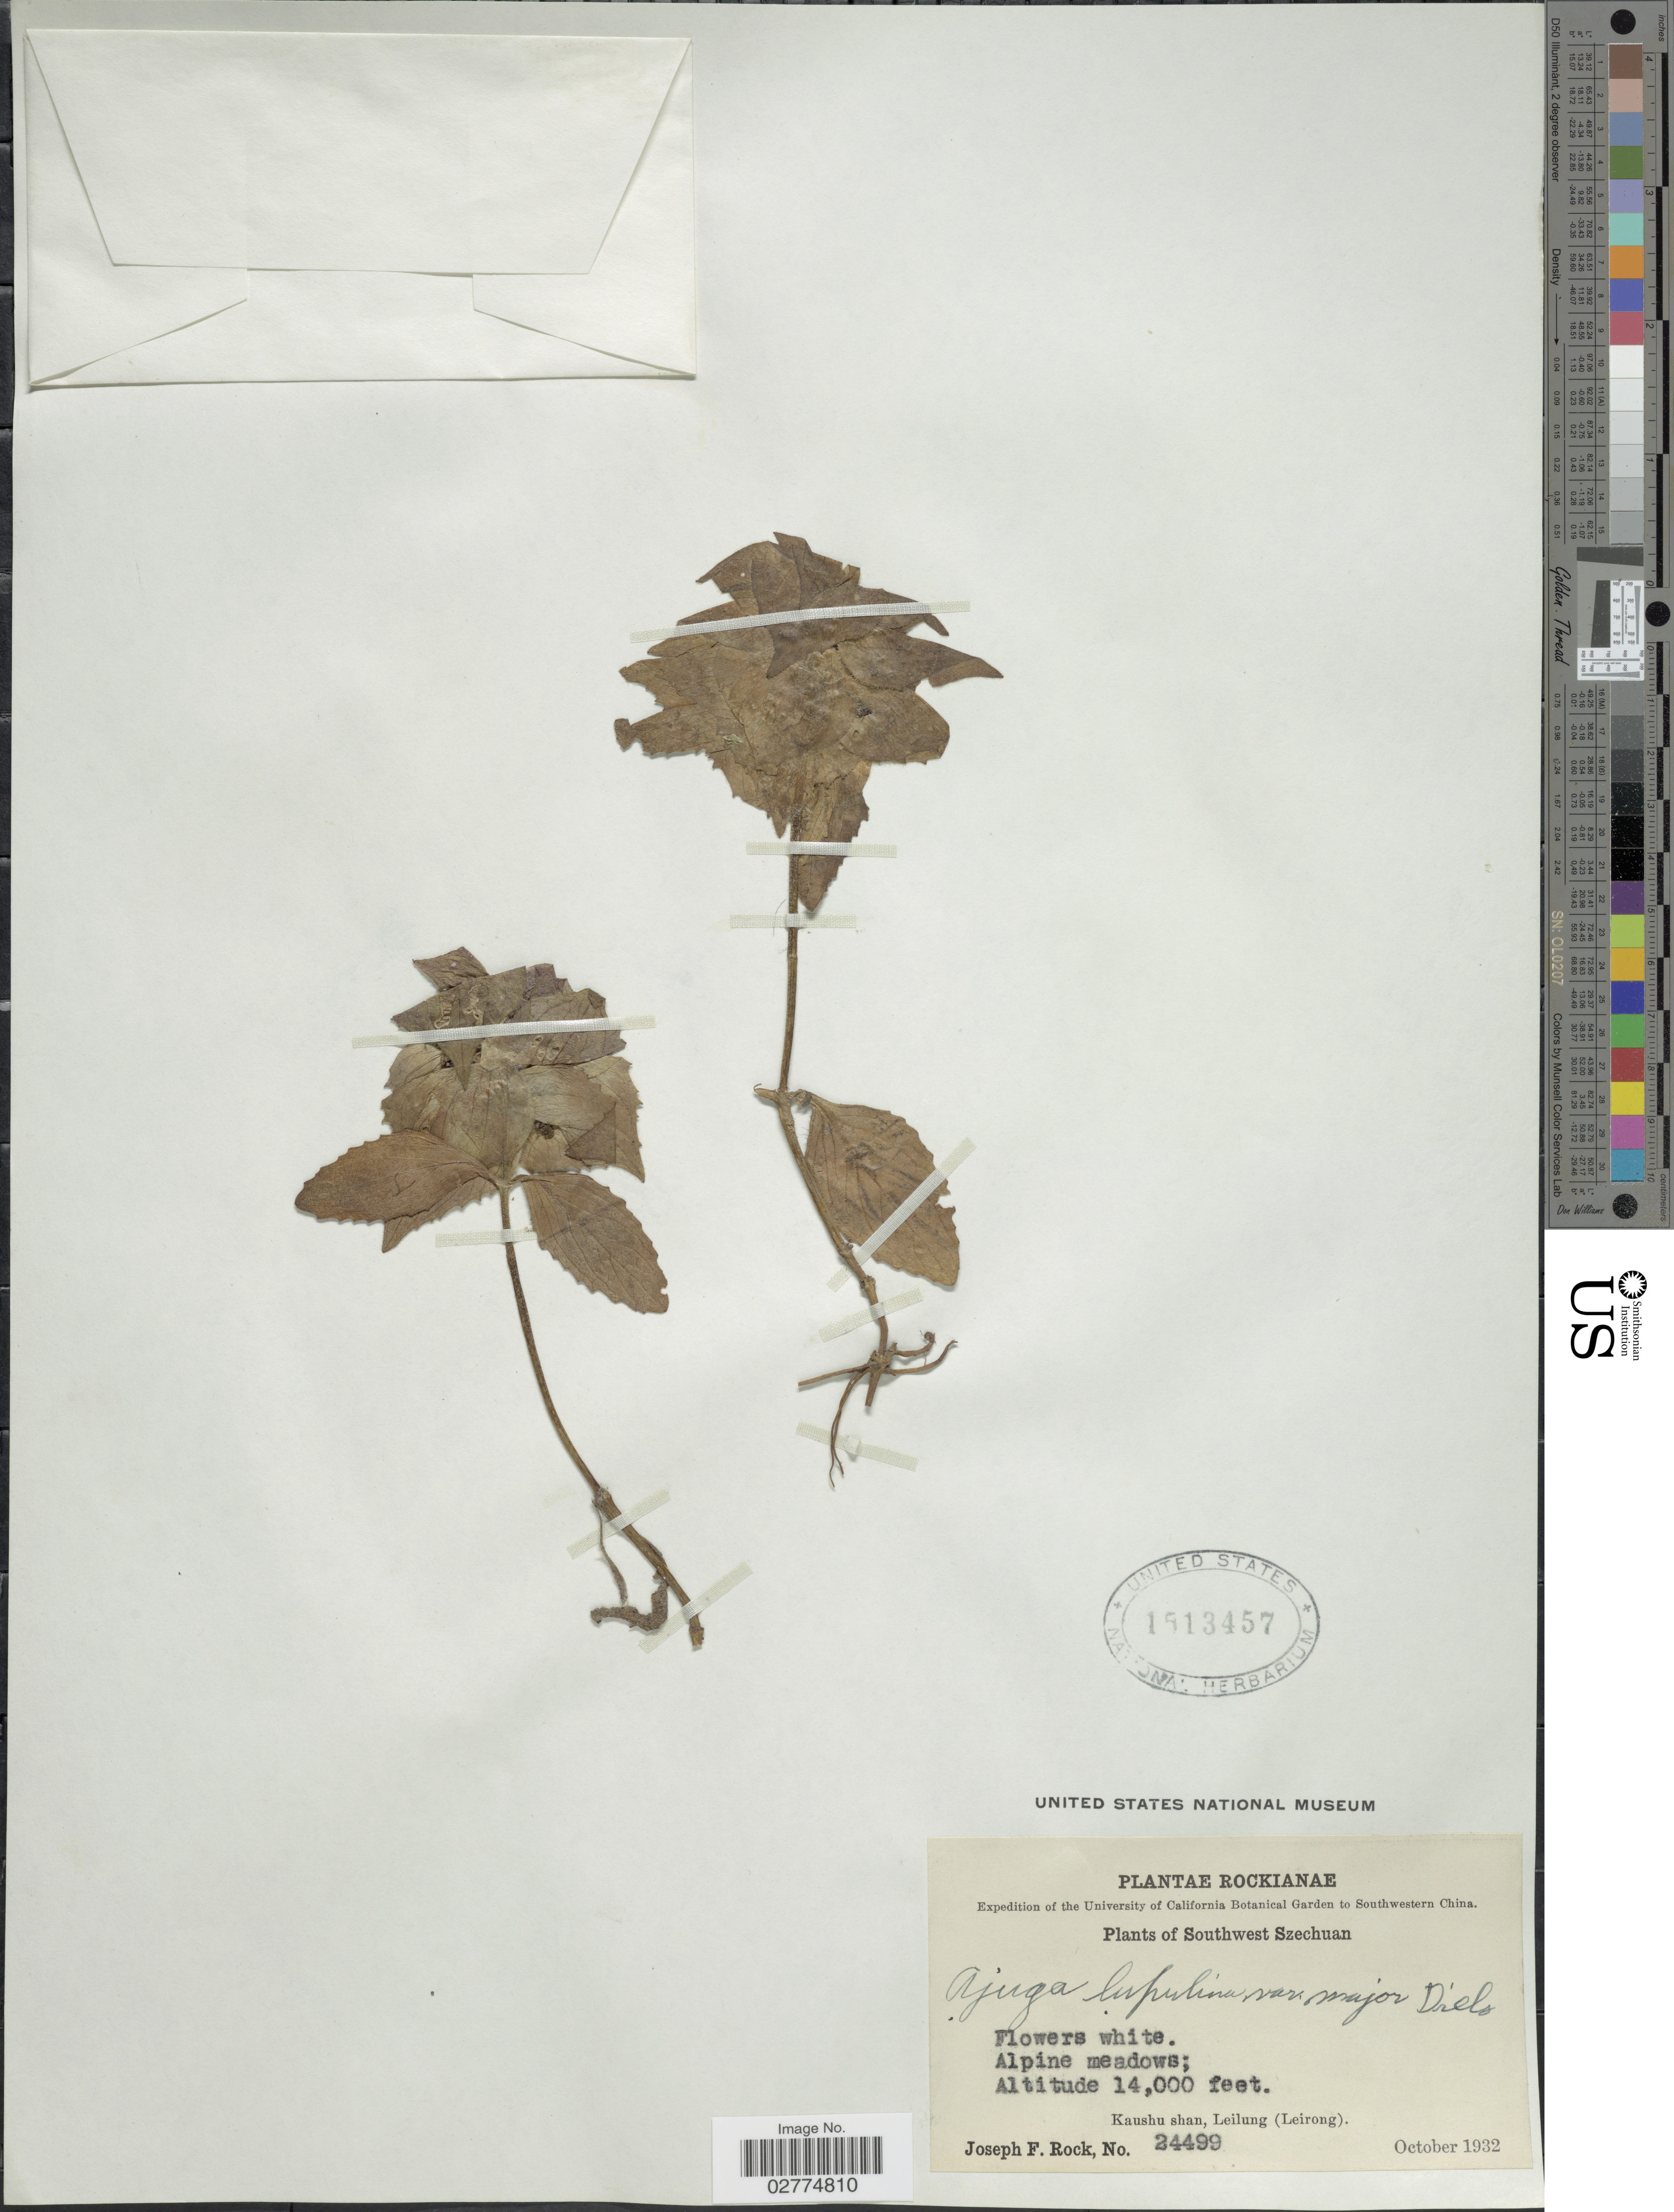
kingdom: Plantae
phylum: Tracheophyta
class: Magnoliopsida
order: Lamiales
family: Lamiaceae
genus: Ajuga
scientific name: Ajuga lupulina var. major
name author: Diels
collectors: J. F. Rock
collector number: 24499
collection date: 1932-10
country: China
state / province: Sichuan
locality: Southwestern China. Southwest Szechuan, Kaushu shan, Leilung (Leirong).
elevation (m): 4267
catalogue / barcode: US 1513457